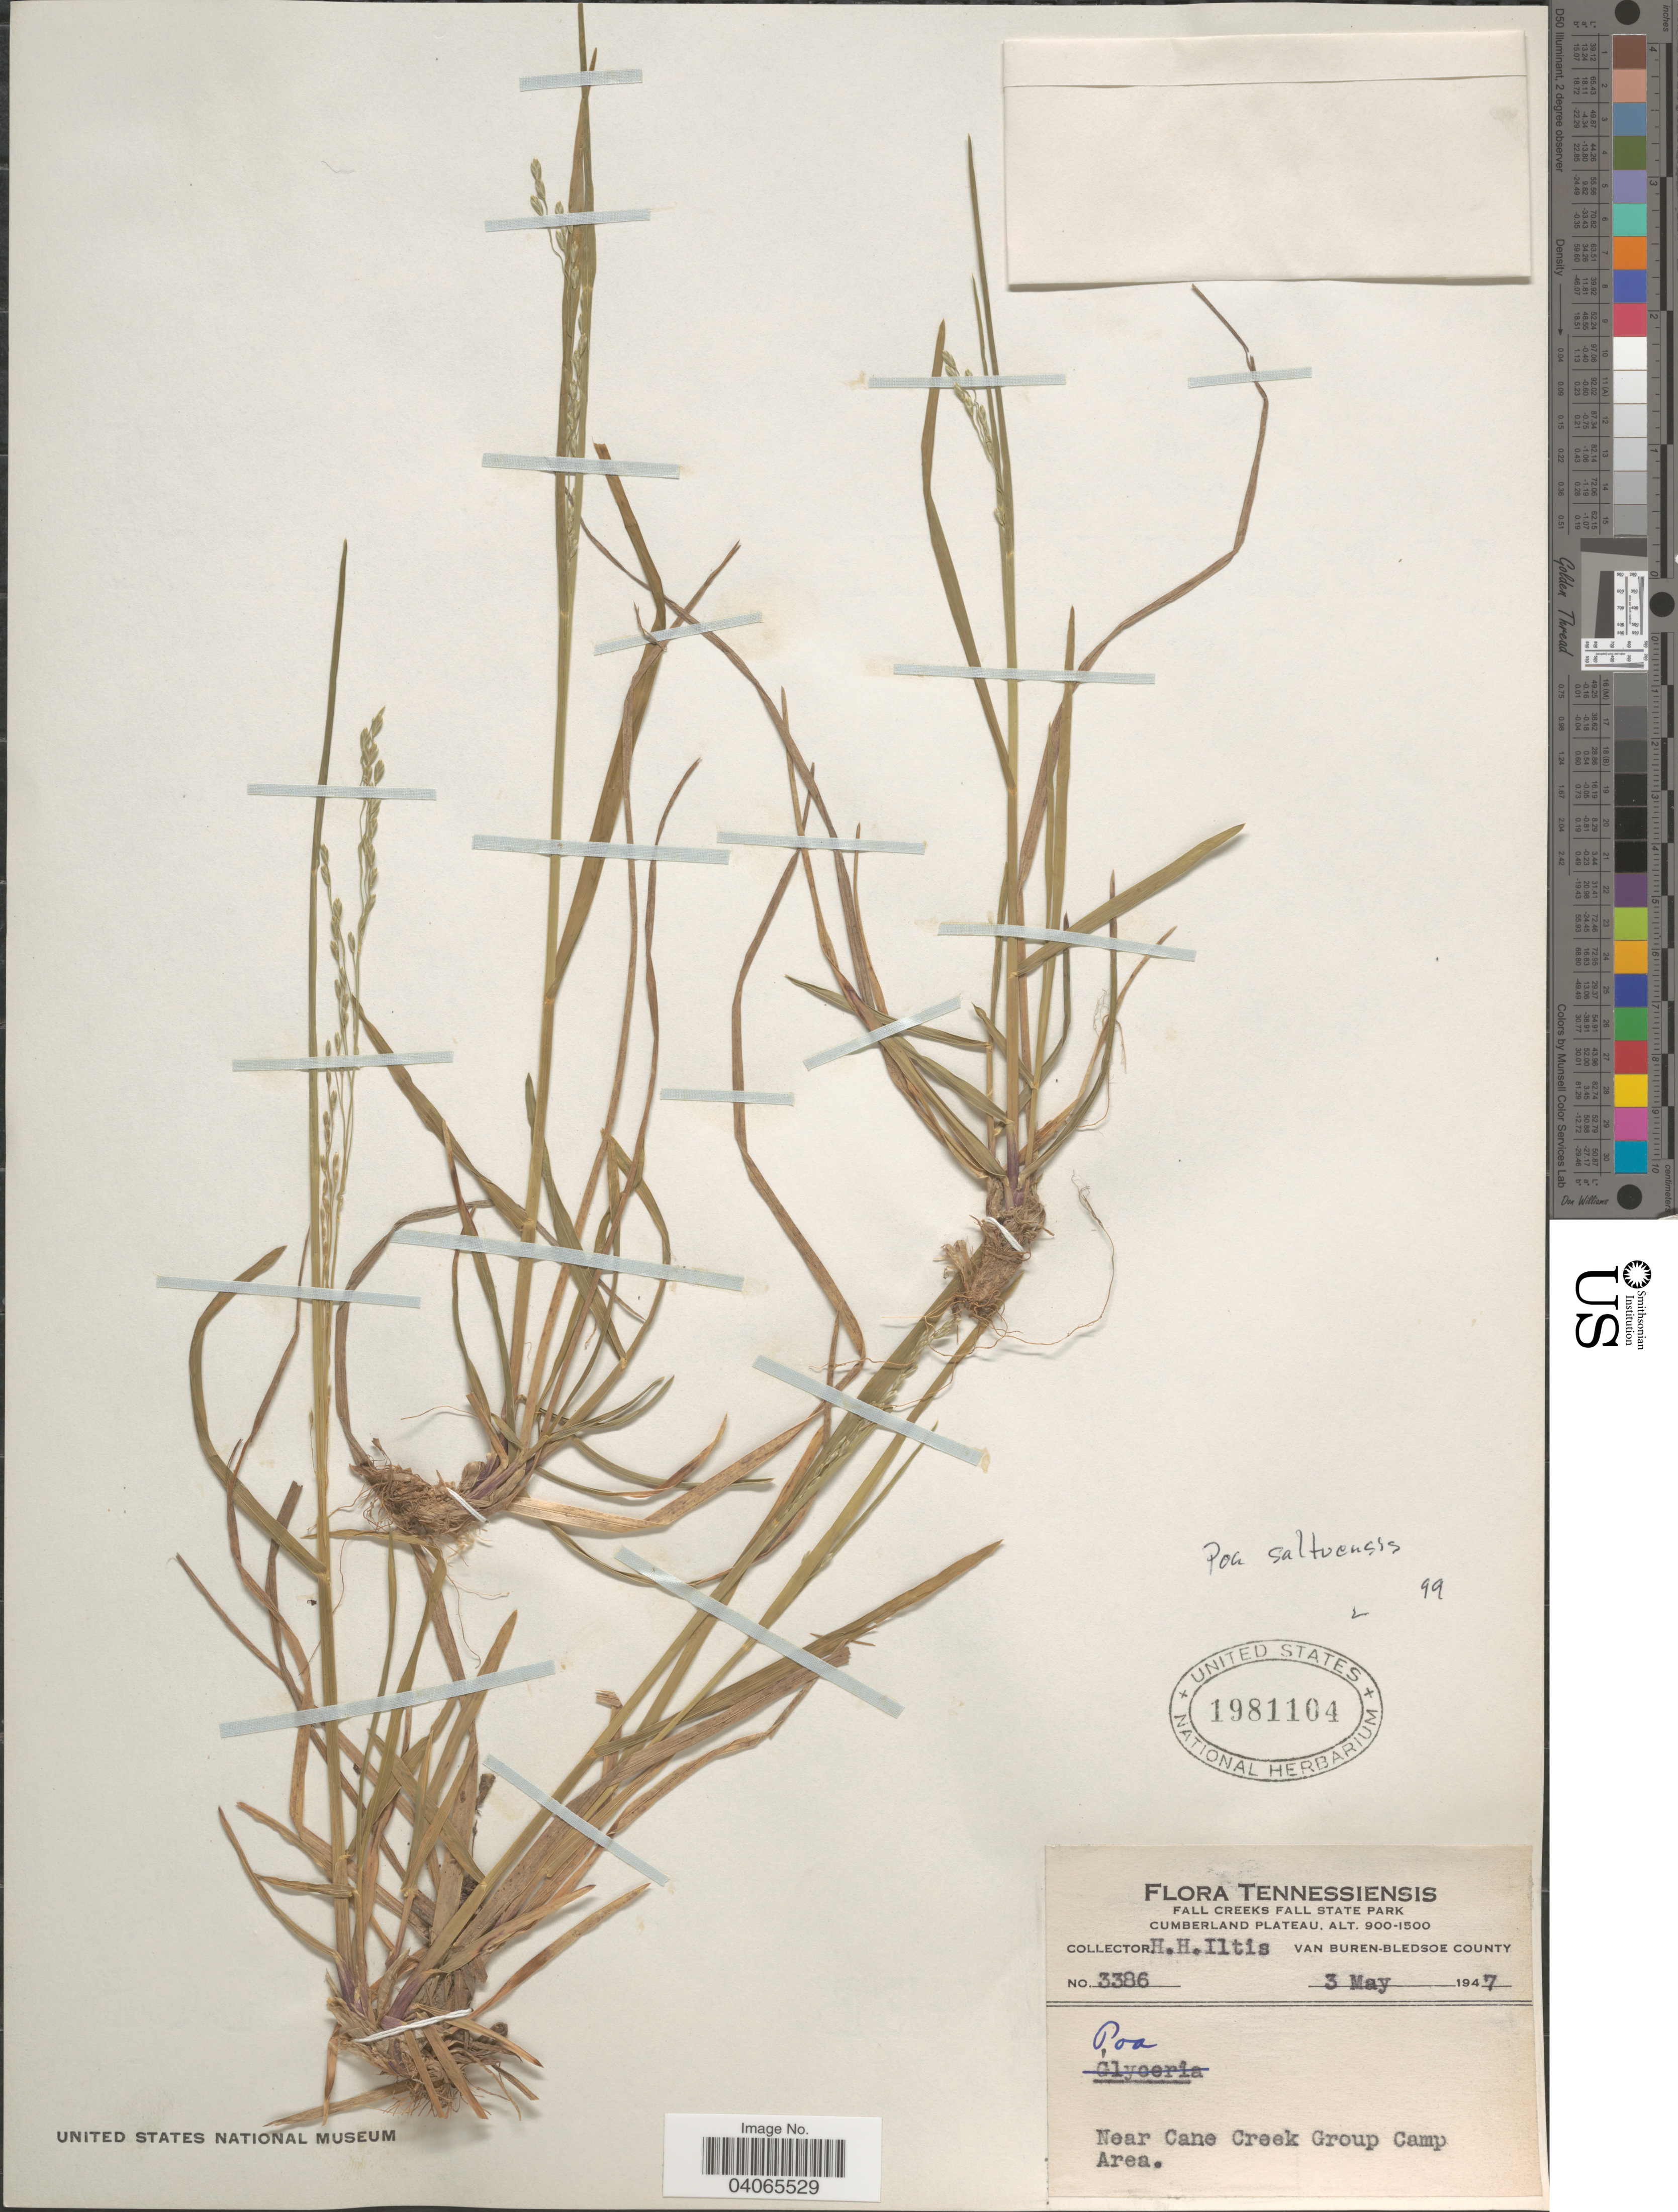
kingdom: Plantae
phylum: Tracheophyta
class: Liliopsida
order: Poales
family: Poaceae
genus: Poa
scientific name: Poa saltuensis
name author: Fernald & Wiegand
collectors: H. H. Iltis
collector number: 3386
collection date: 1947-05-03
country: United States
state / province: Tennessee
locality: Fall Creeks Fall State Park. Cumberland Plateau. Van Buren-Bledsoe County. Near Cane Creek Group Camp Area.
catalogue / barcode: US 1981104